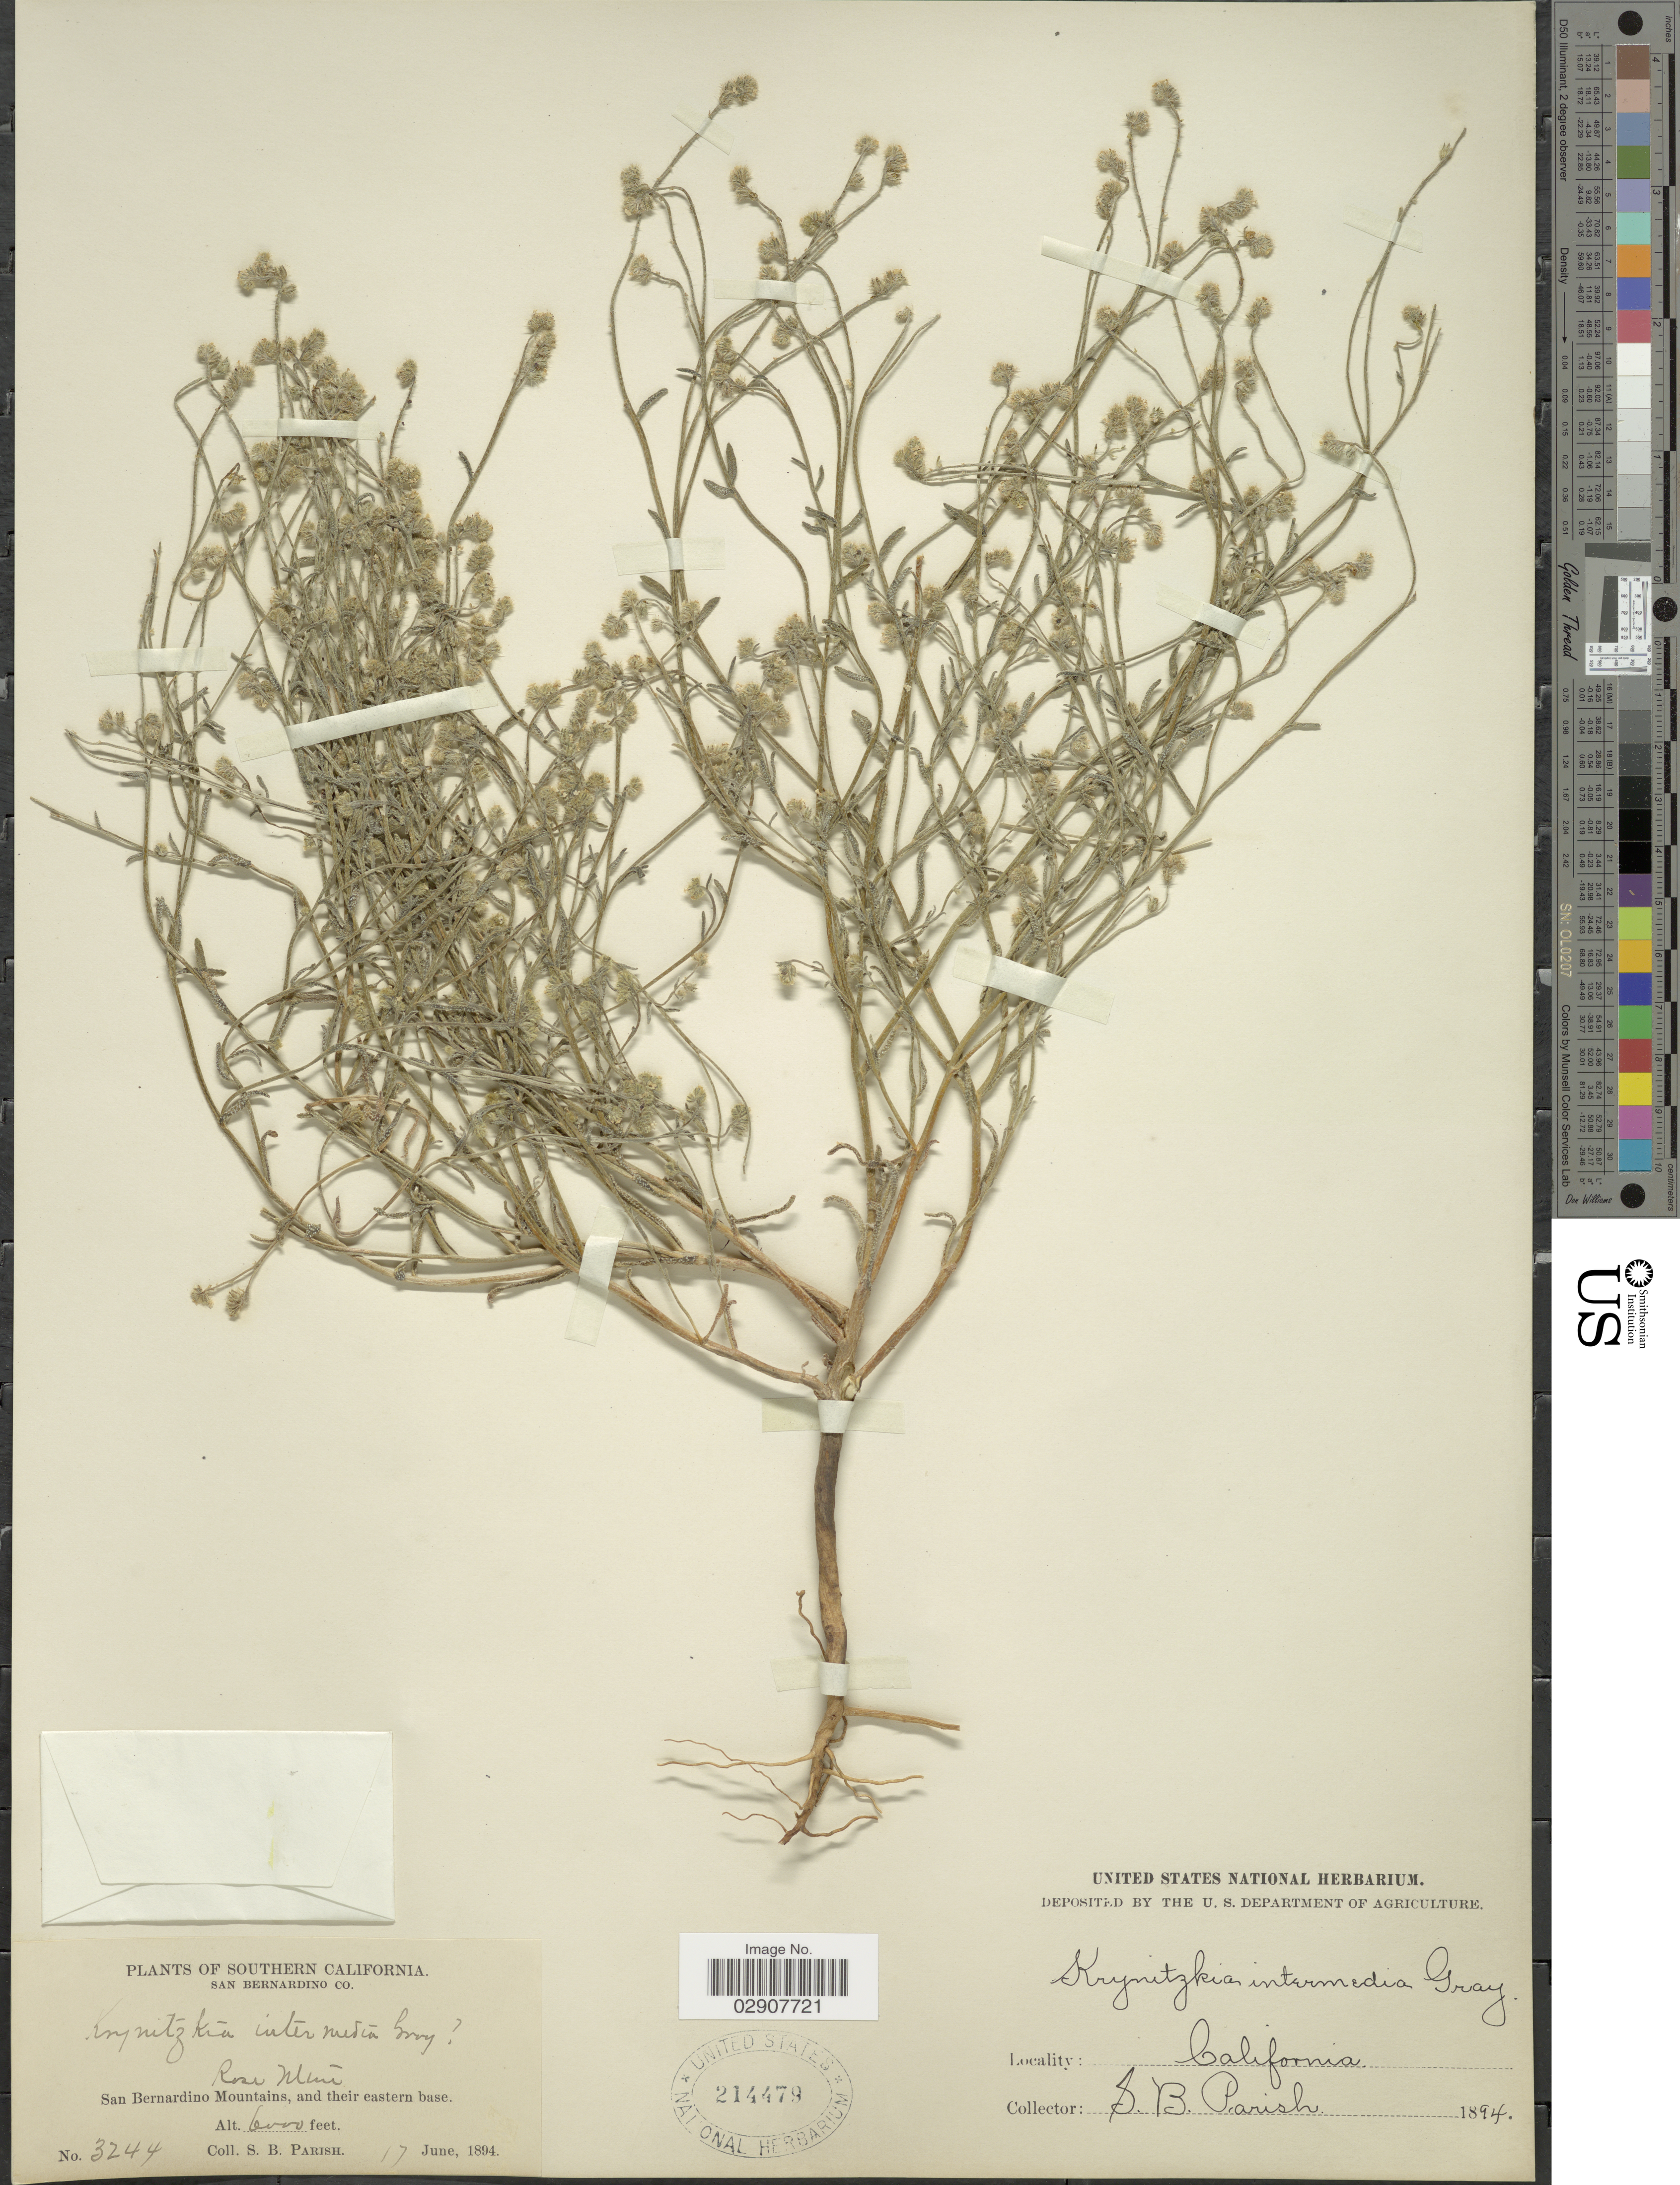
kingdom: Plantae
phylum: Tracheophyta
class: Magnoliopsida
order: Boraginales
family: Boraginaceae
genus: Cryptantha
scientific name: Cryptantha intermedia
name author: (A. Gray) Greene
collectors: S. B. Parish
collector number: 3244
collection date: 1894-06-17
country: United States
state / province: California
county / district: San Bernardino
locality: Southern California, San Bernardino Co., Rose Mine, San Bernardino Mountains, and their eastern base.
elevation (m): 1829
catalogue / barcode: US 214479